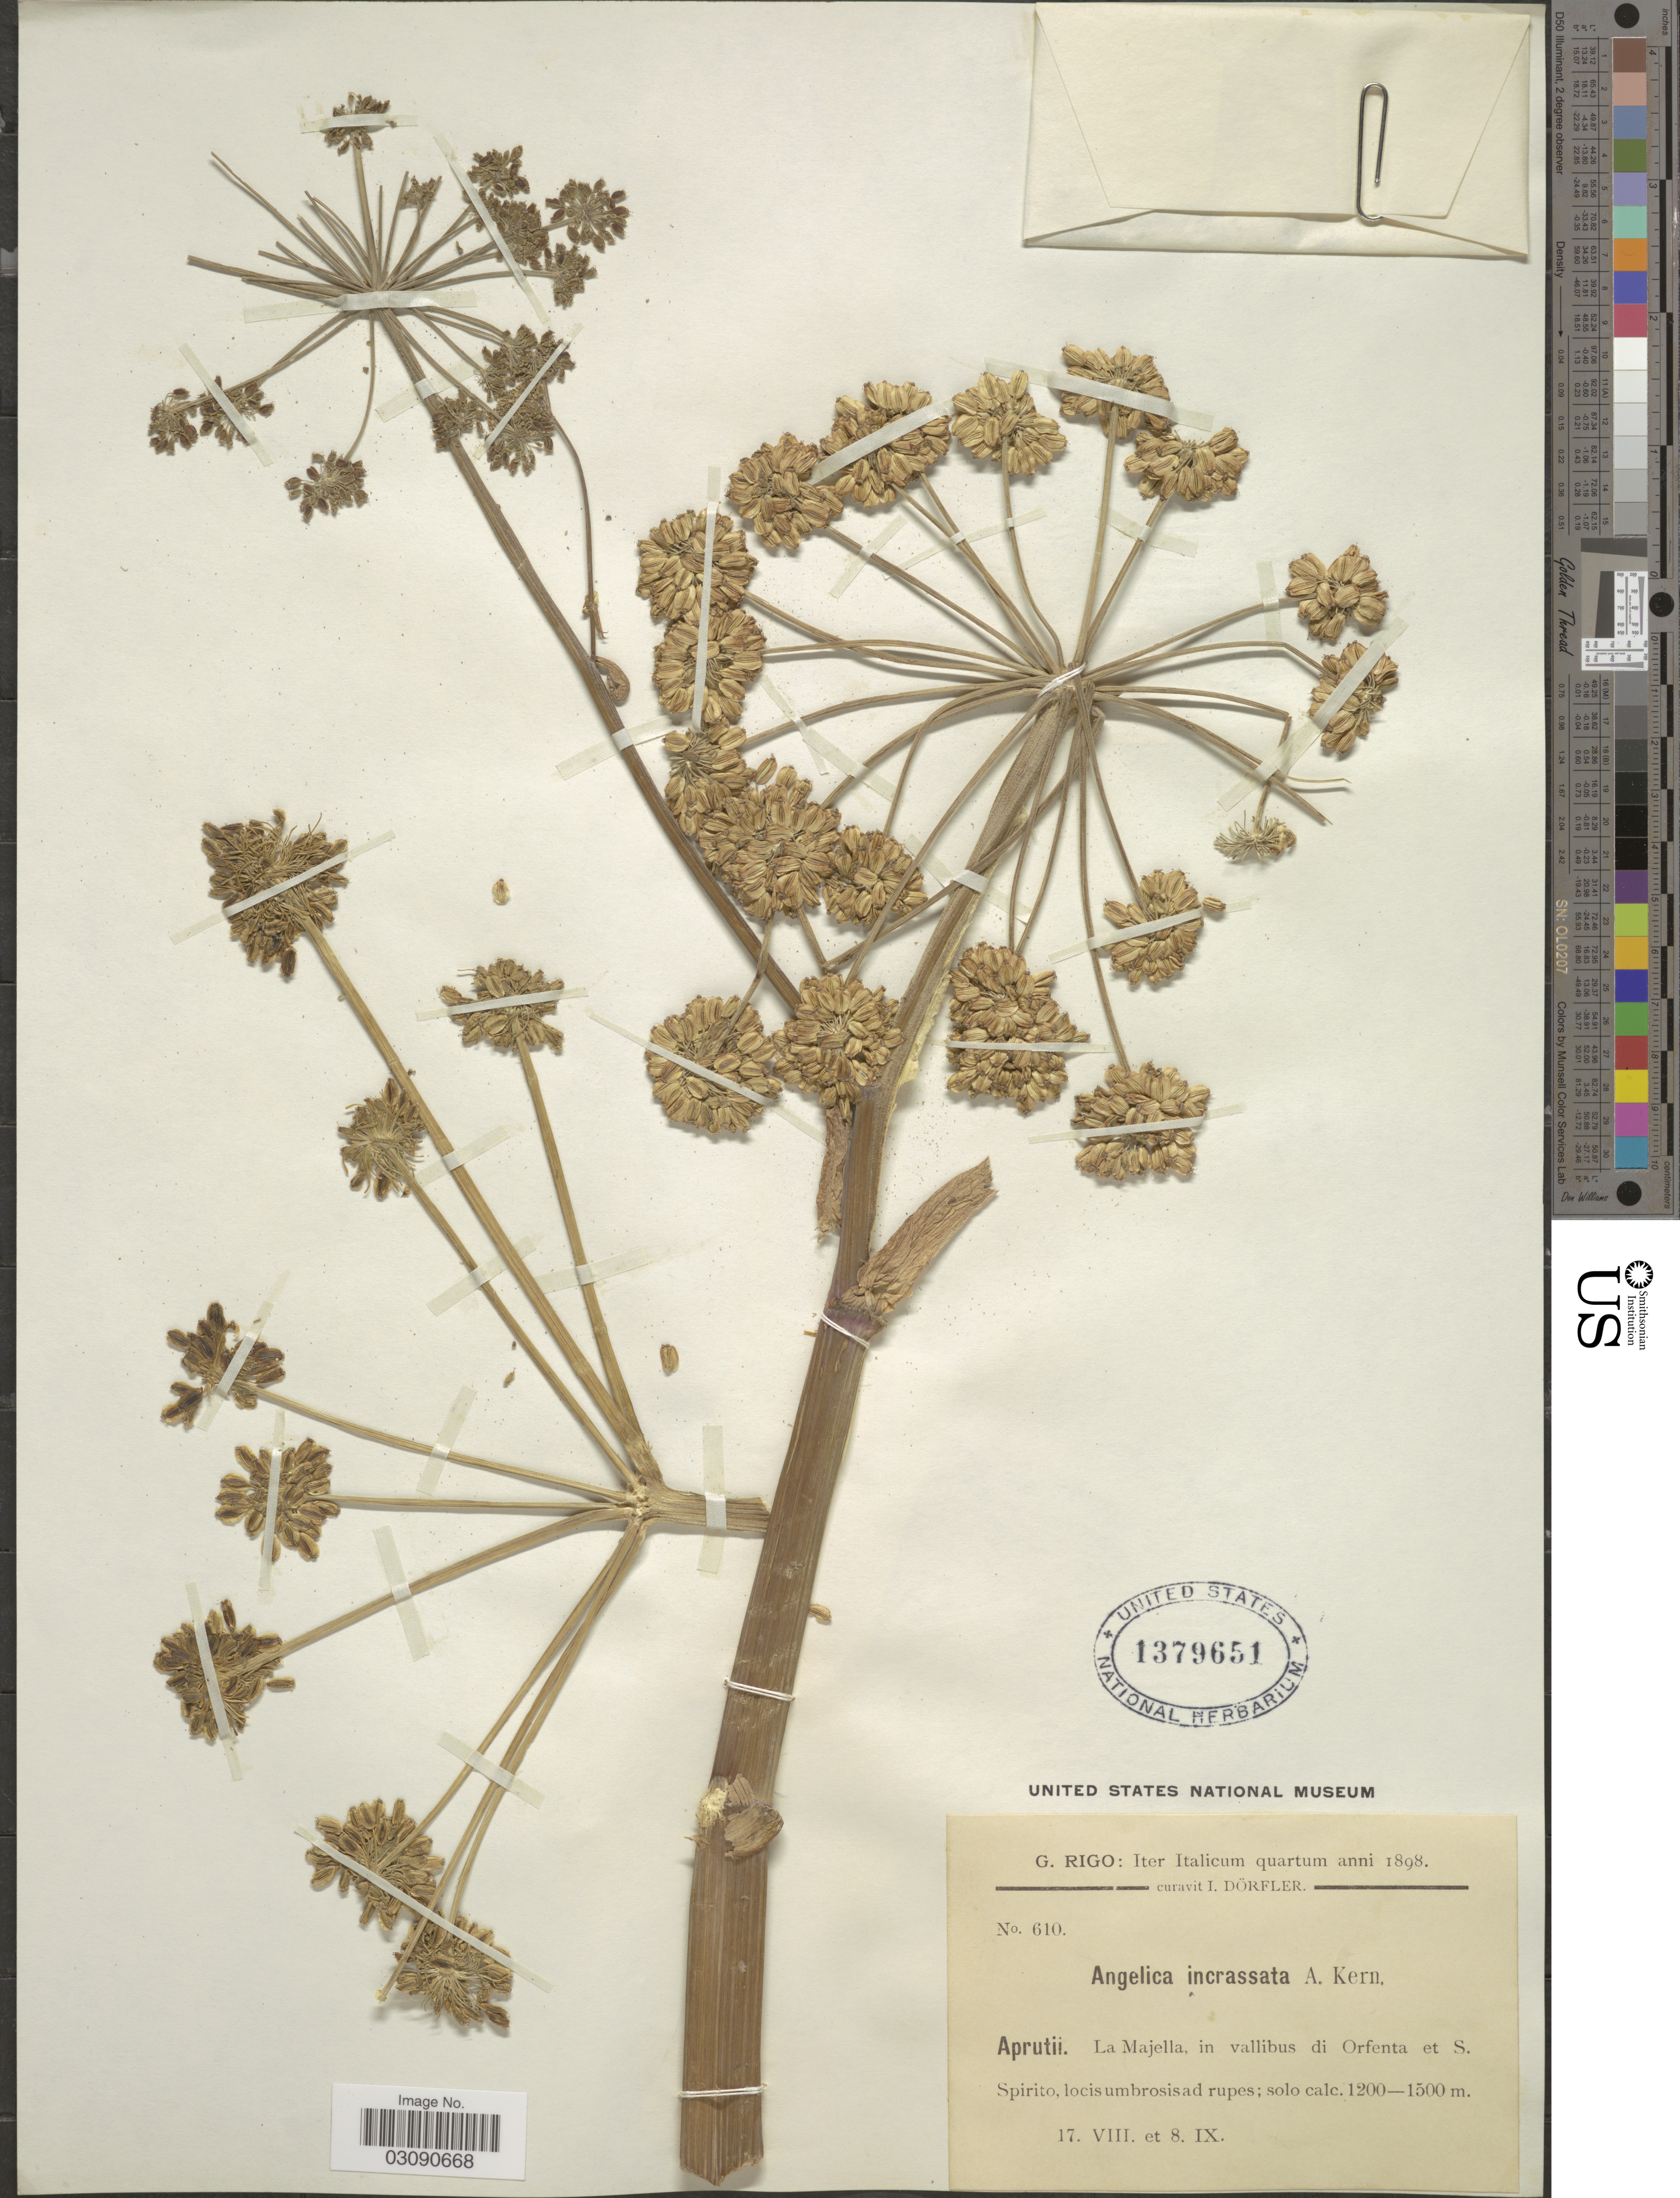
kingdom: Plantae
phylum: Tracheophyta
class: Magnoliopsida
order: Apiales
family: Apiaceae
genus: Angelica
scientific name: Angelica incrassata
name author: A. Kern.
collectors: G. Rigo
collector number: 610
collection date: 1898-08-17/1898-09-08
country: Italy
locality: Iter Italicum, Aprutii, La Majella, in vallibus di Orfenta et S. Spirito.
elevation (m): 1200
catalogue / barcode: US 1379651